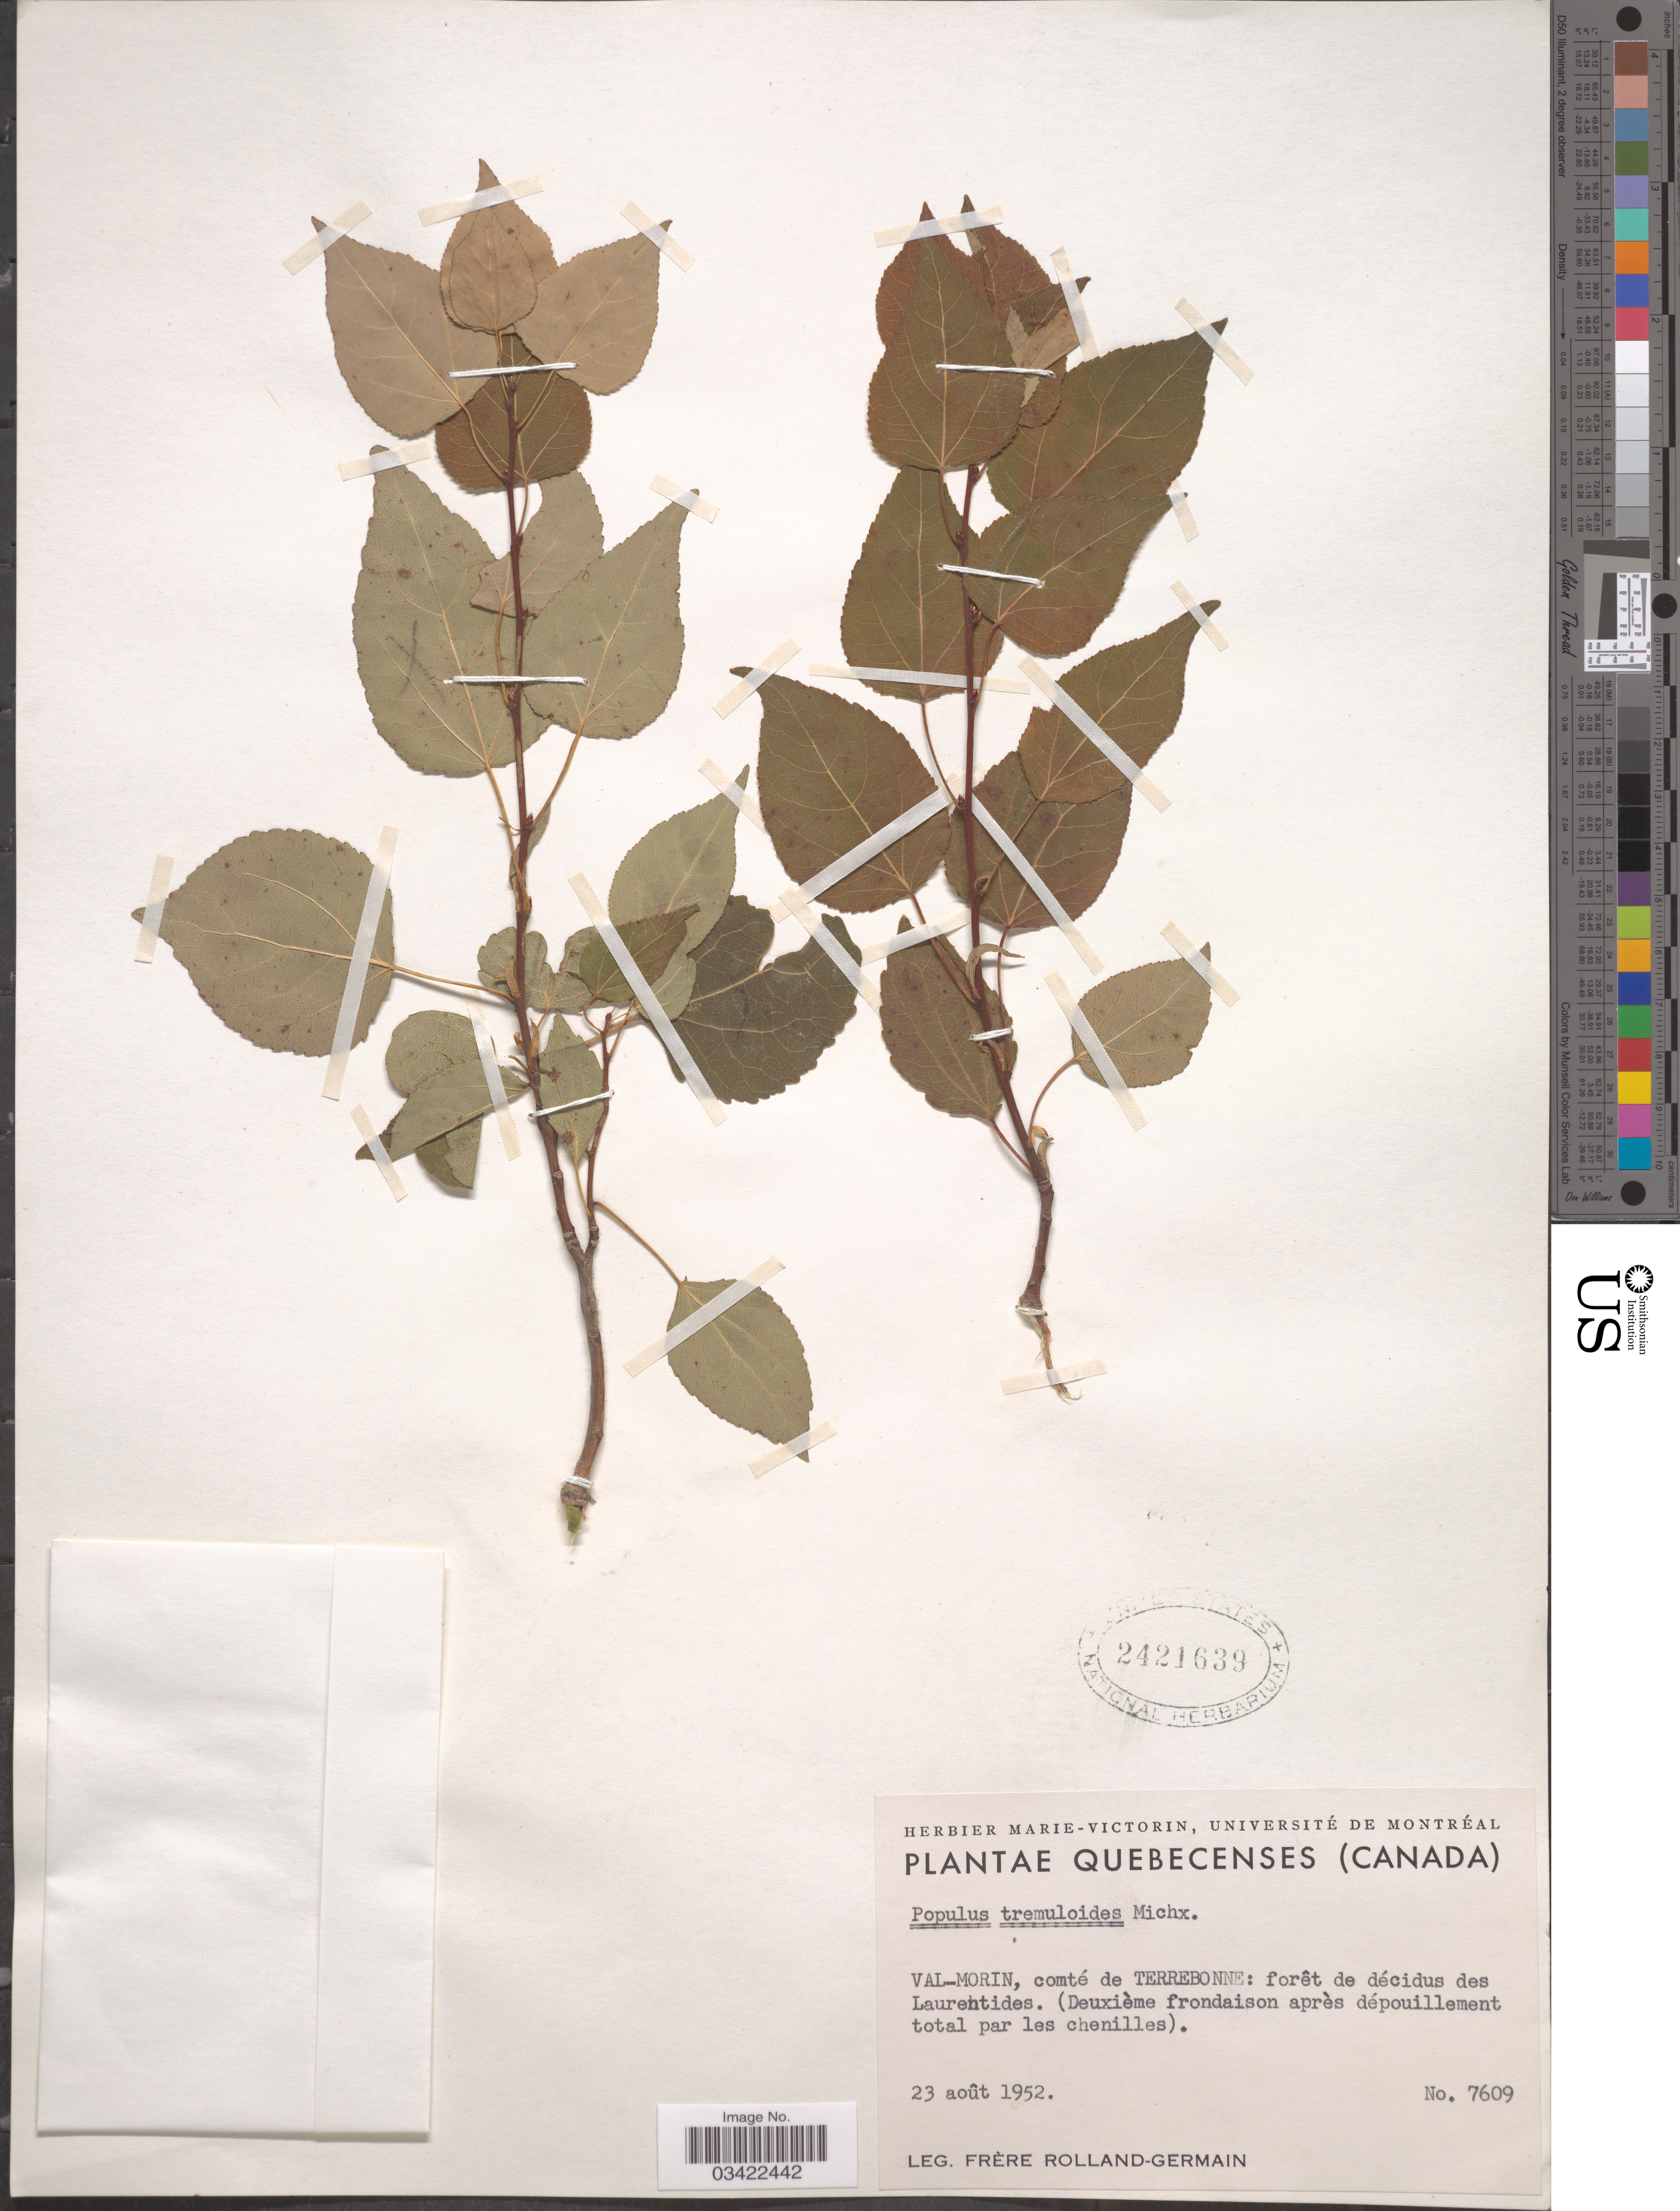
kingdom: Plantae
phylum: Tracheophyta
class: Magnoliopsida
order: Malpighiales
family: Salicaceae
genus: Populus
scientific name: Populus tremuloides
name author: Michx.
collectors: Rolland-Germain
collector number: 7609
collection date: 1952-08-23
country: Canada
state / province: Quebec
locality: Val-Morin, comté de Terrebonne: forêt de décidus des Laurentides.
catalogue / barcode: US 2421639